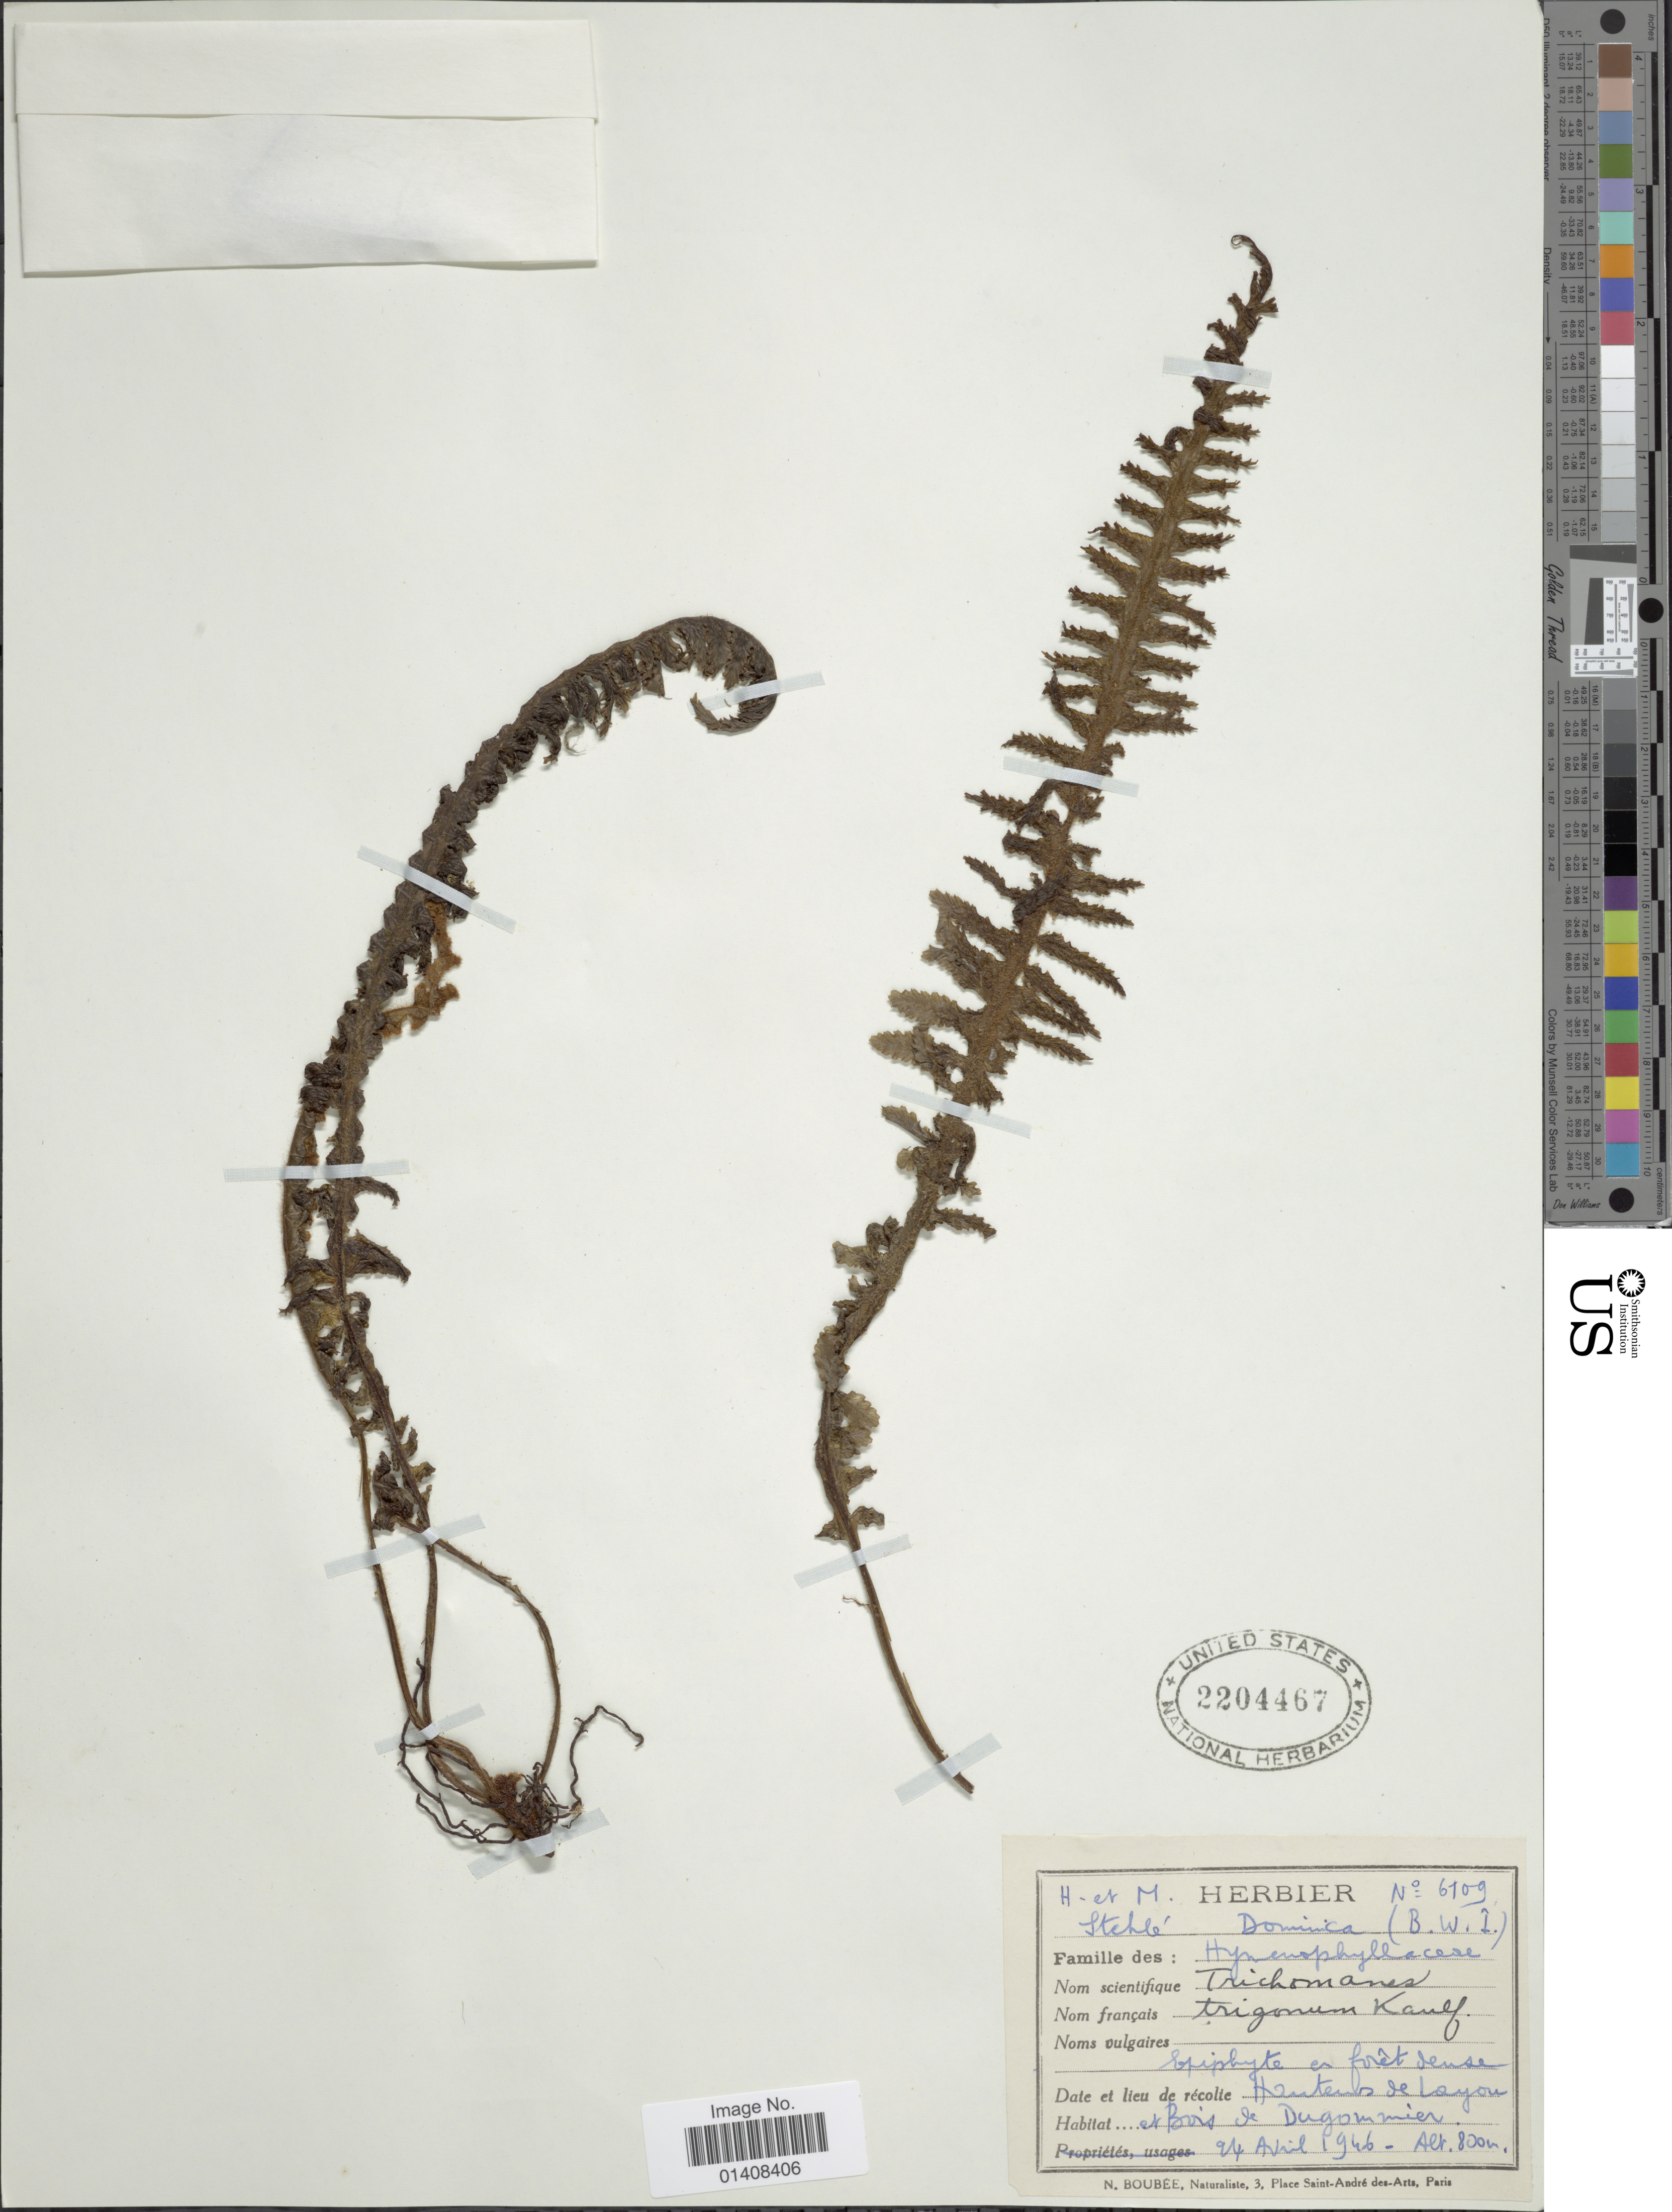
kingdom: Plantae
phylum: Tracheophyta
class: Polypodiopsida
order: Hymenophyllales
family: Hymenophyllaceae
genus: Trichomanes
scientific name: Trichomanes trigonum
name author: Desv.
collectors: H. Stehlé & M. Stehlé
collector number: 6109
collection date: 1946-04-24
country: Dominica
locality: Dominica (B.W.I.). Hutens de Layon et Bois de Dugommier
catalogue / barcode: US 2204467